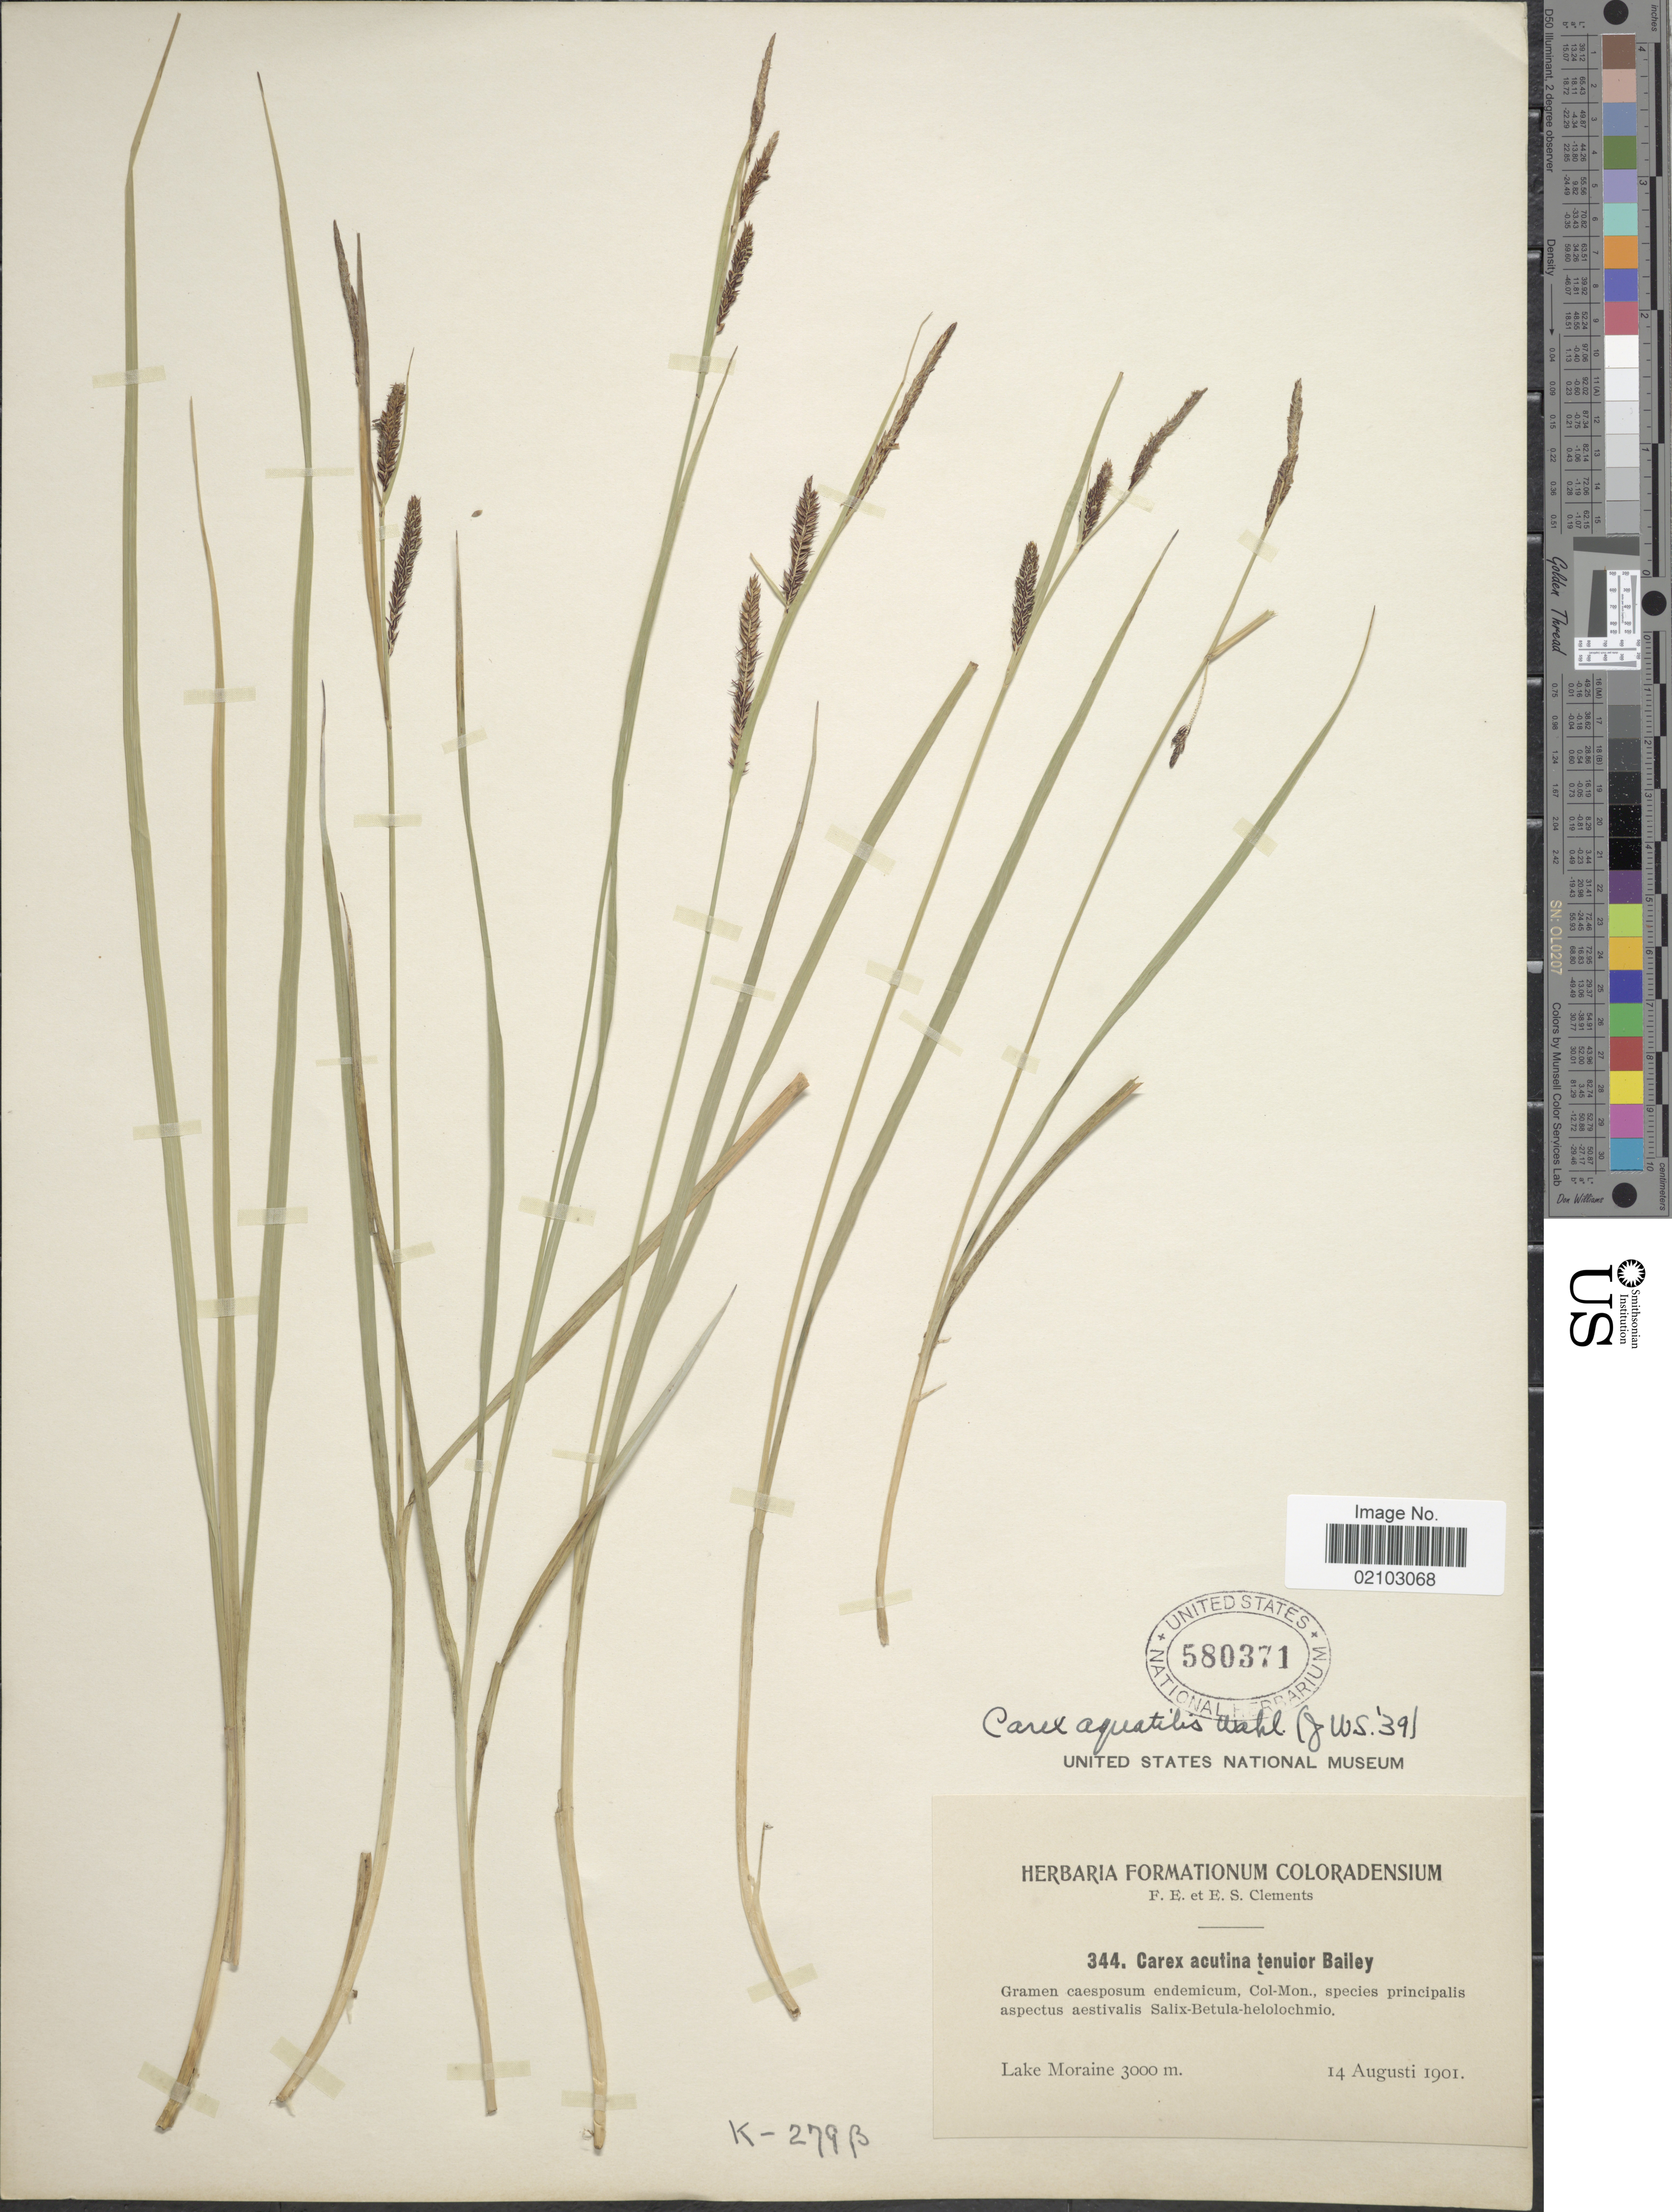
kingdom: Plantae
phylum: Tracheophyta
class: Liliopsida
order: Poales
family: Cyperaceae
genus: Carex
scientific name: Carex aquatilis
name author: Wahlenb.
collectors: F. E. Clements & E. S. Clements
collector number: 344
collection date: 1901-08-14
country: Canada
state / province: Alberta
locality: Lake Moraine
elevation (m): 3000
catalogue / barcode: US 580371